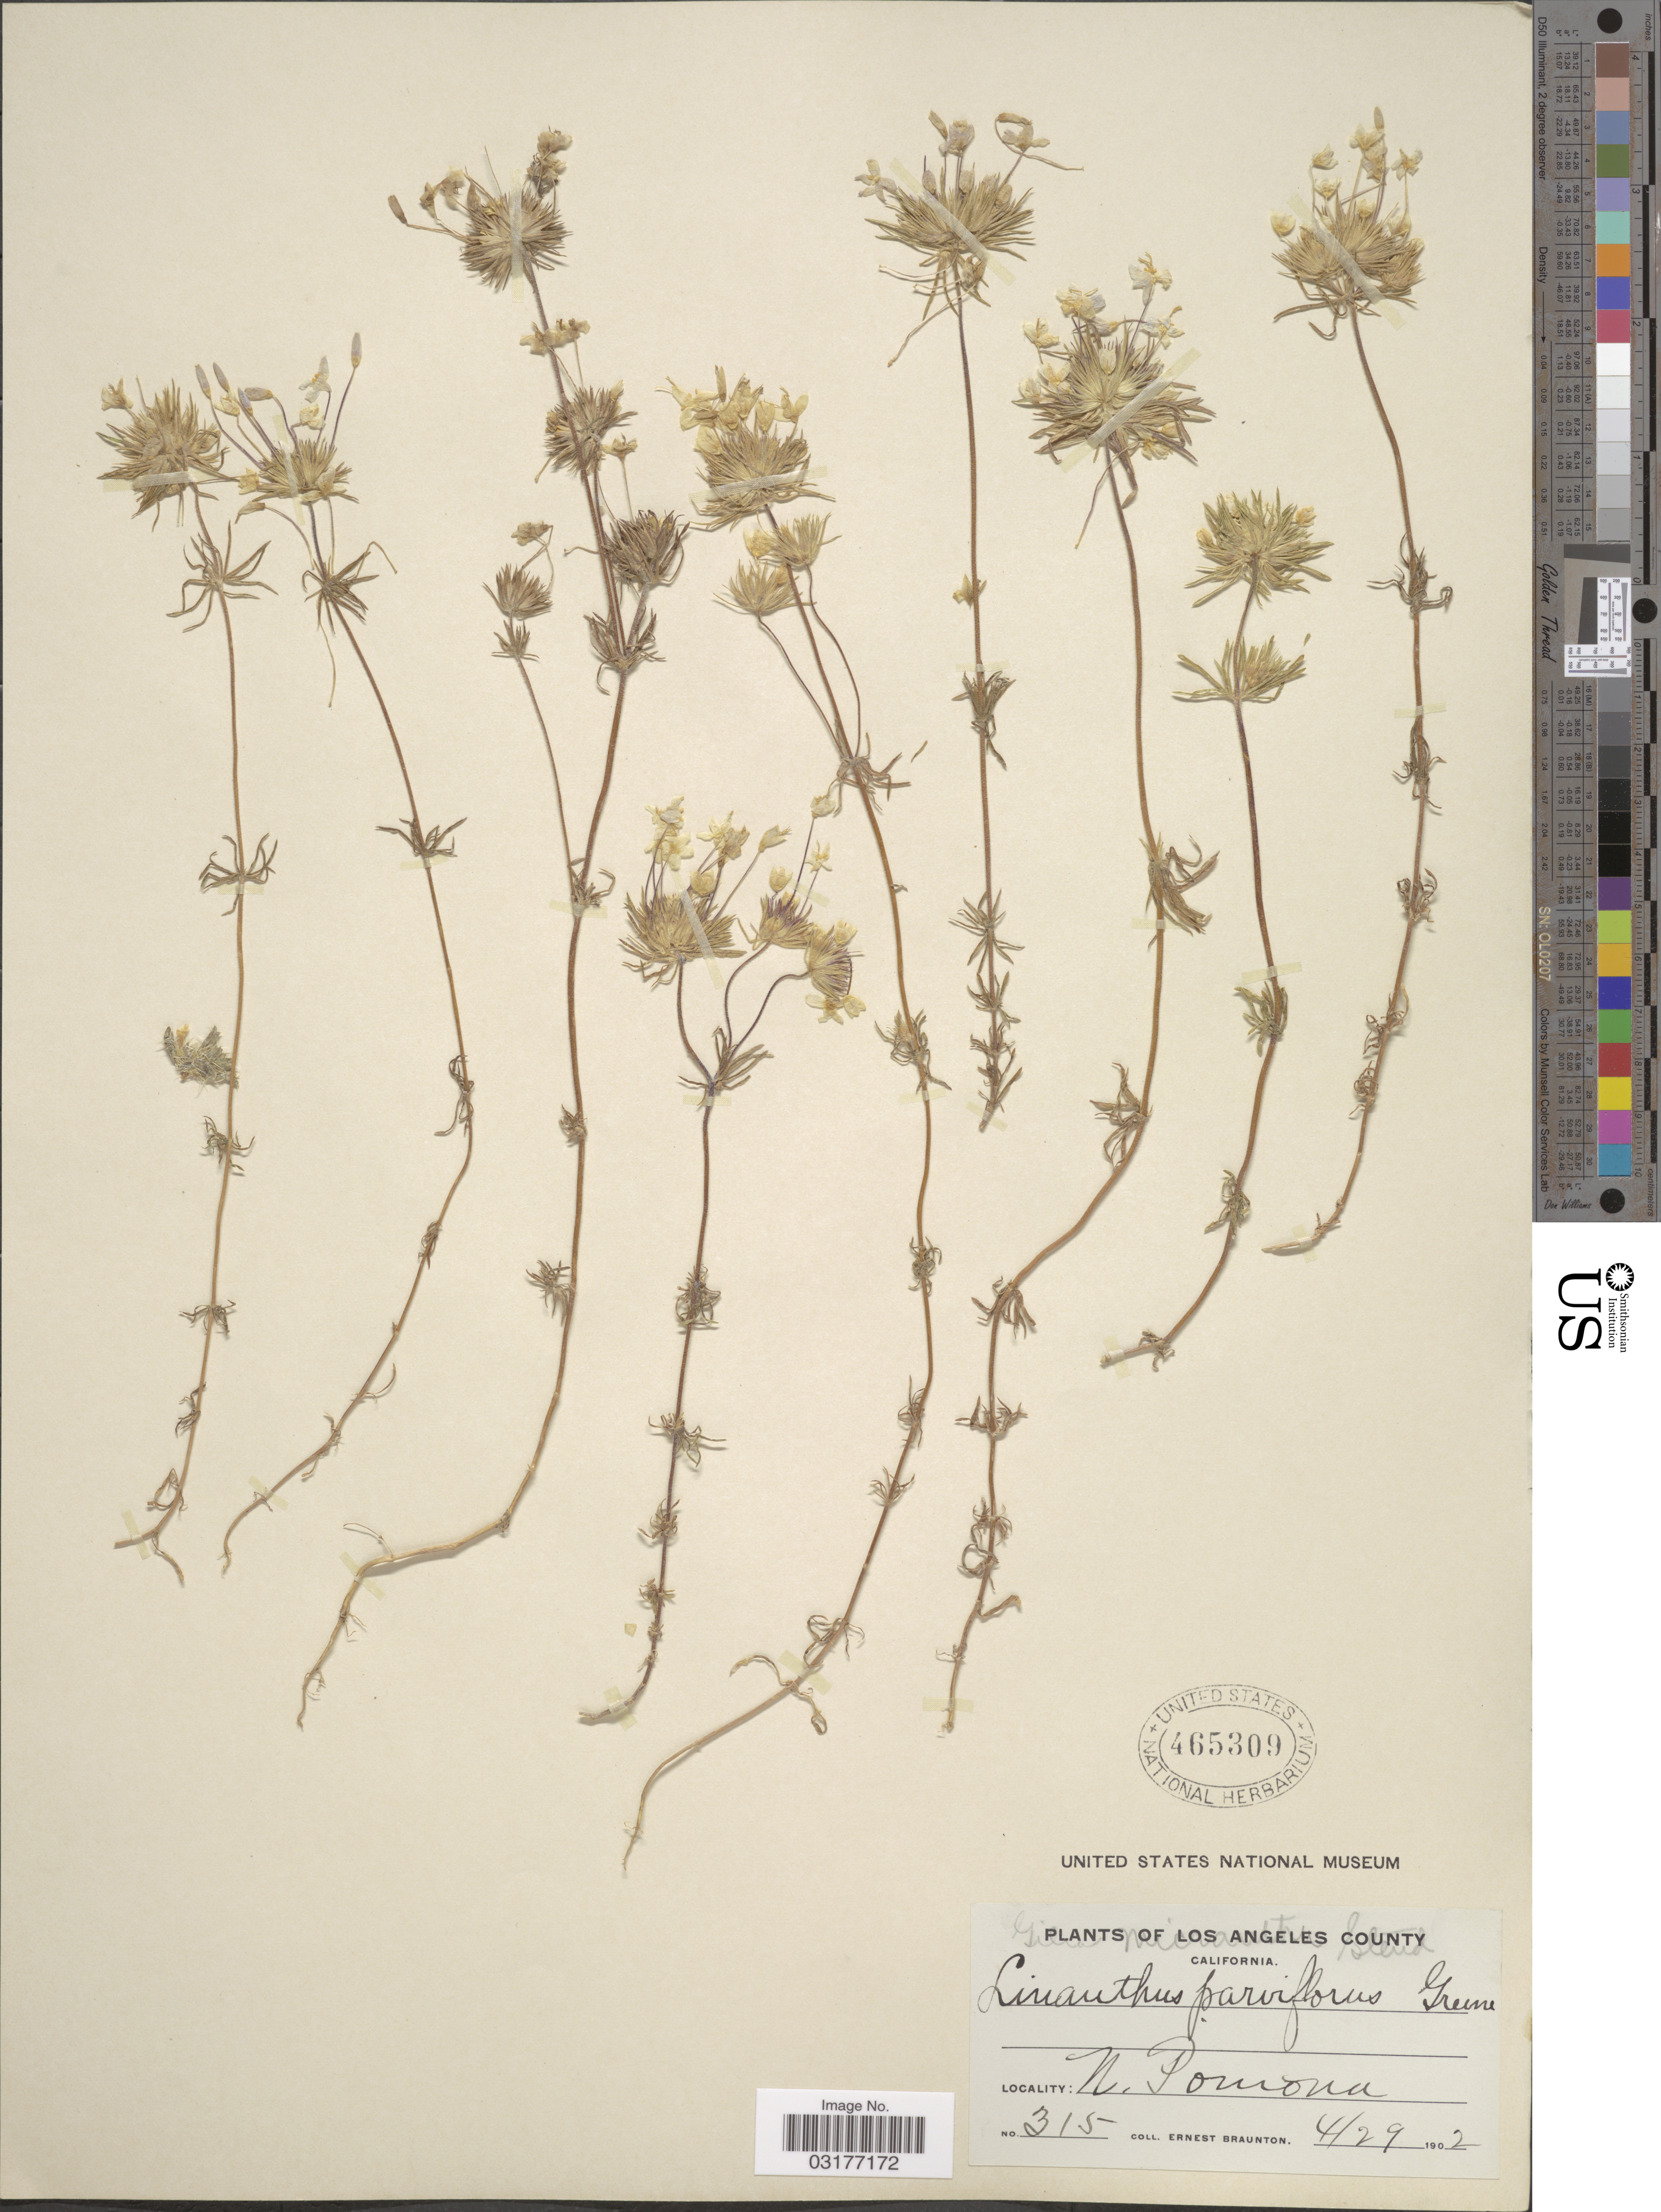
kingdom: Plantae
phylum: Tracheophyta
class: Magnoliopsida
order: Ericales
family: Polemoniaceae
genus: Leptosiphon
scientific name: Leptosiphon androsaceus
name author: Benth.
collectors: E. Braunton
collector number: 315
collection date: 1902-04-29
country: United States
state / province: California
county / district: Los Angeles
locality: Los Angeles County. N. Pomona.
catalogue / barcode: US 465309